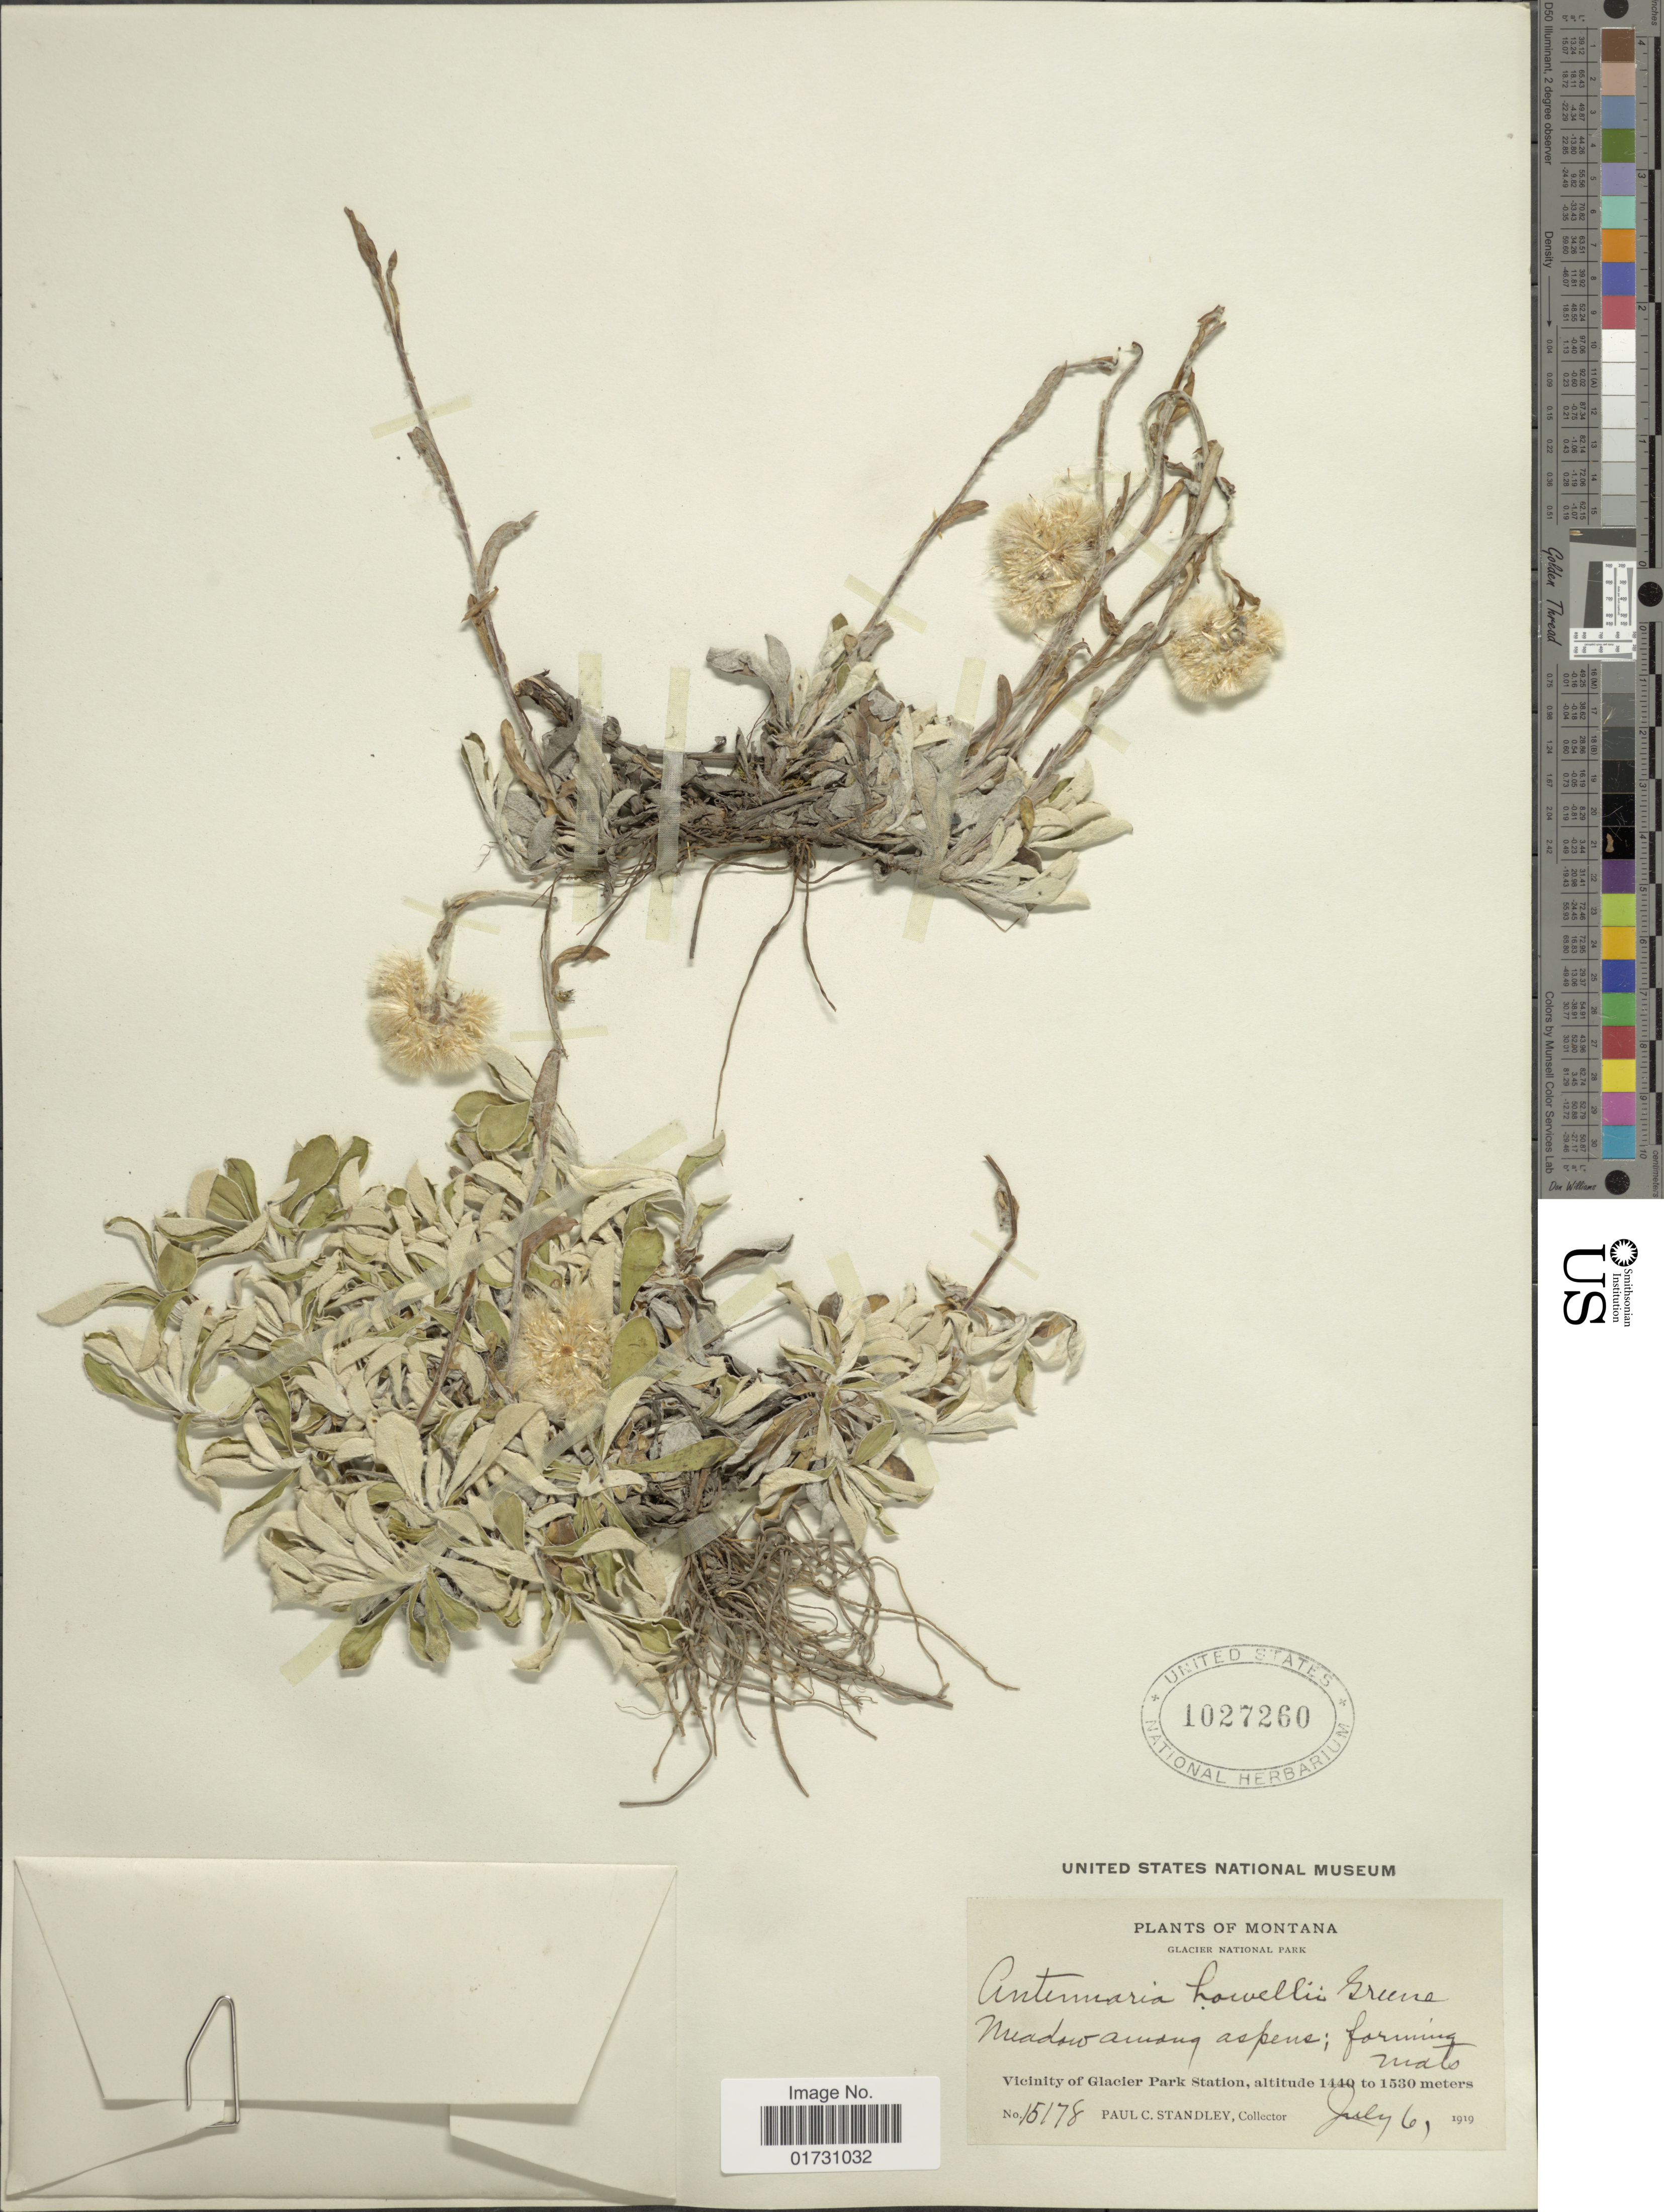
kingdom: Plantae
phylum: Tracheophyta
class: Magnoliopsida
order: Asterales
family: Asteraceae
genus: Antennaria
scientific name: Antennaria howellii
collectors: P. C. Standley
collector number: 15178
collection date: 1919-07-06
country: United States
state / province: Montana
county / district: Glacier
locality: Glacier National Park, Vicinity of Glacier Park Station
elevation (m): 1440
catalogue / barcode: US 1027260